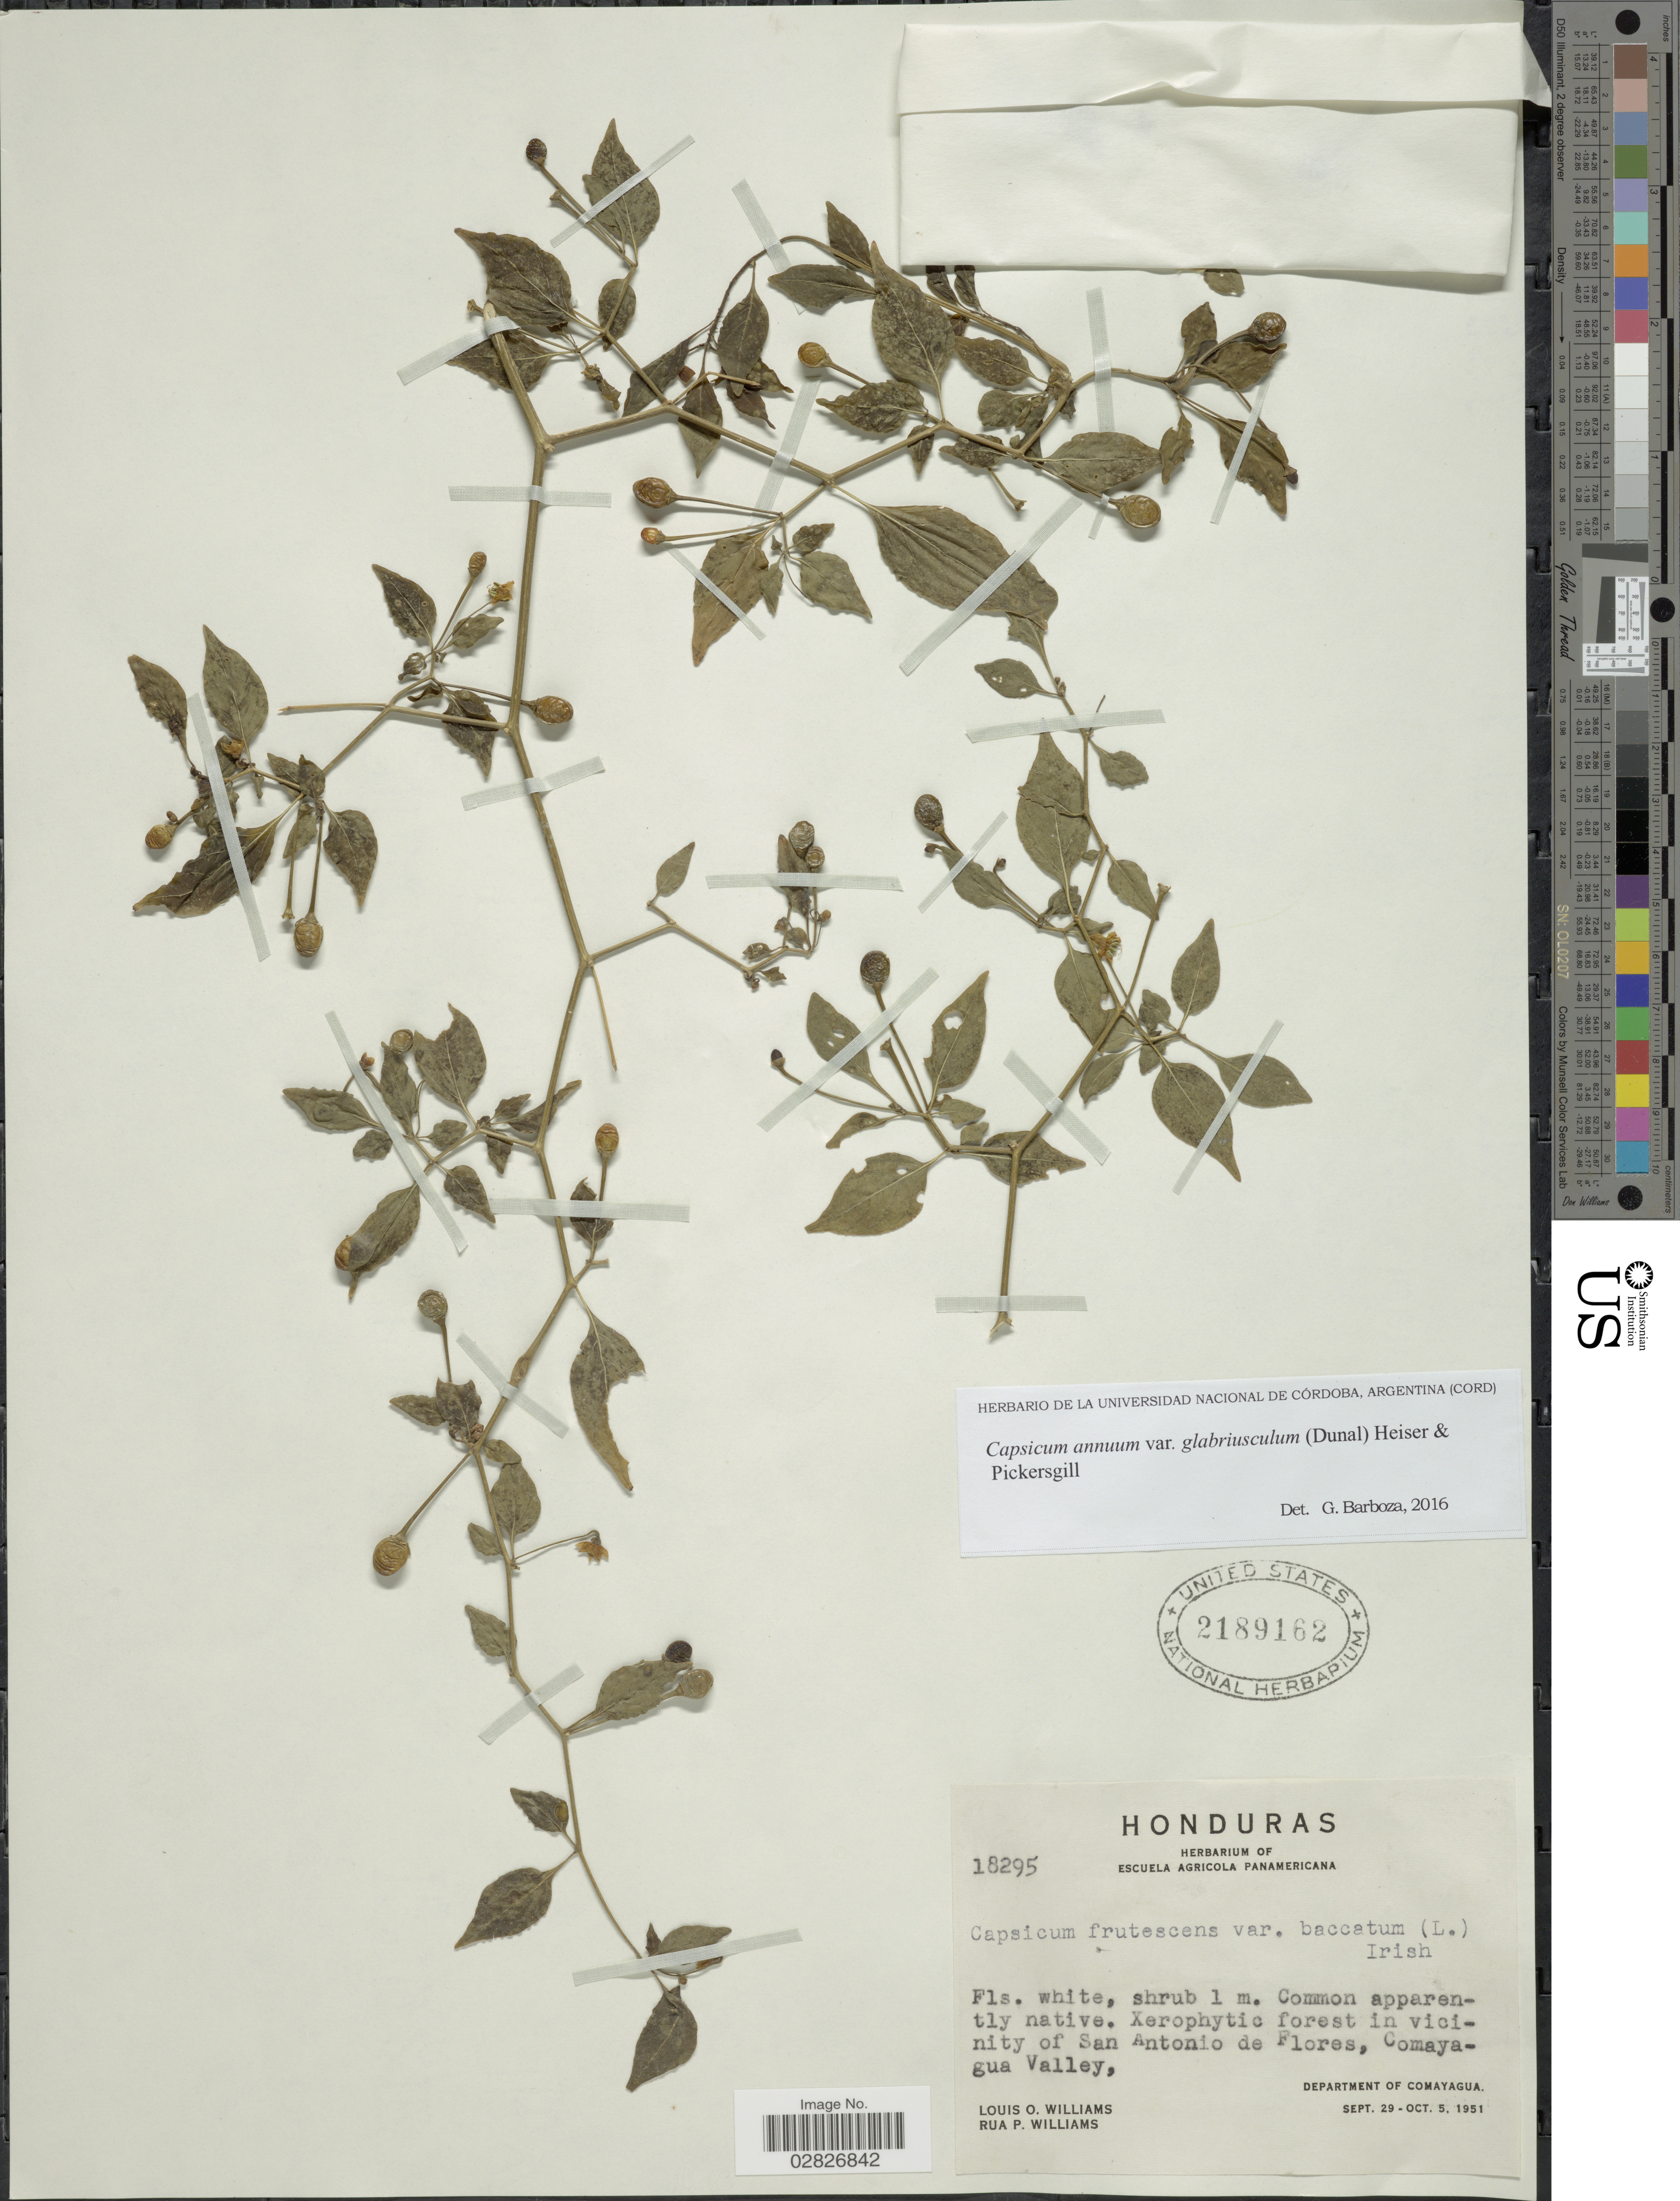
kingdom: Plantae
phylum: Tracheophyta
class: Magnoliopsida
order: Solanales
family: Solanaceae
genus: Capsicum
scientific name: Capsicum annuum var. glabriusculum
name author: (Dunal) Heiser & Pickersgill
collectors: L. O. Williams & R. P. Williams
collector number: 18295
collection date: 1951-09-29/1951-10-05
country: Honduras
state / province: Comayagua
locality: Xerophytic forest in vicinity of San Antonio de Flores, Comayagua Valley. Department of Comayagua.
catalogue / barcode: US 2189162